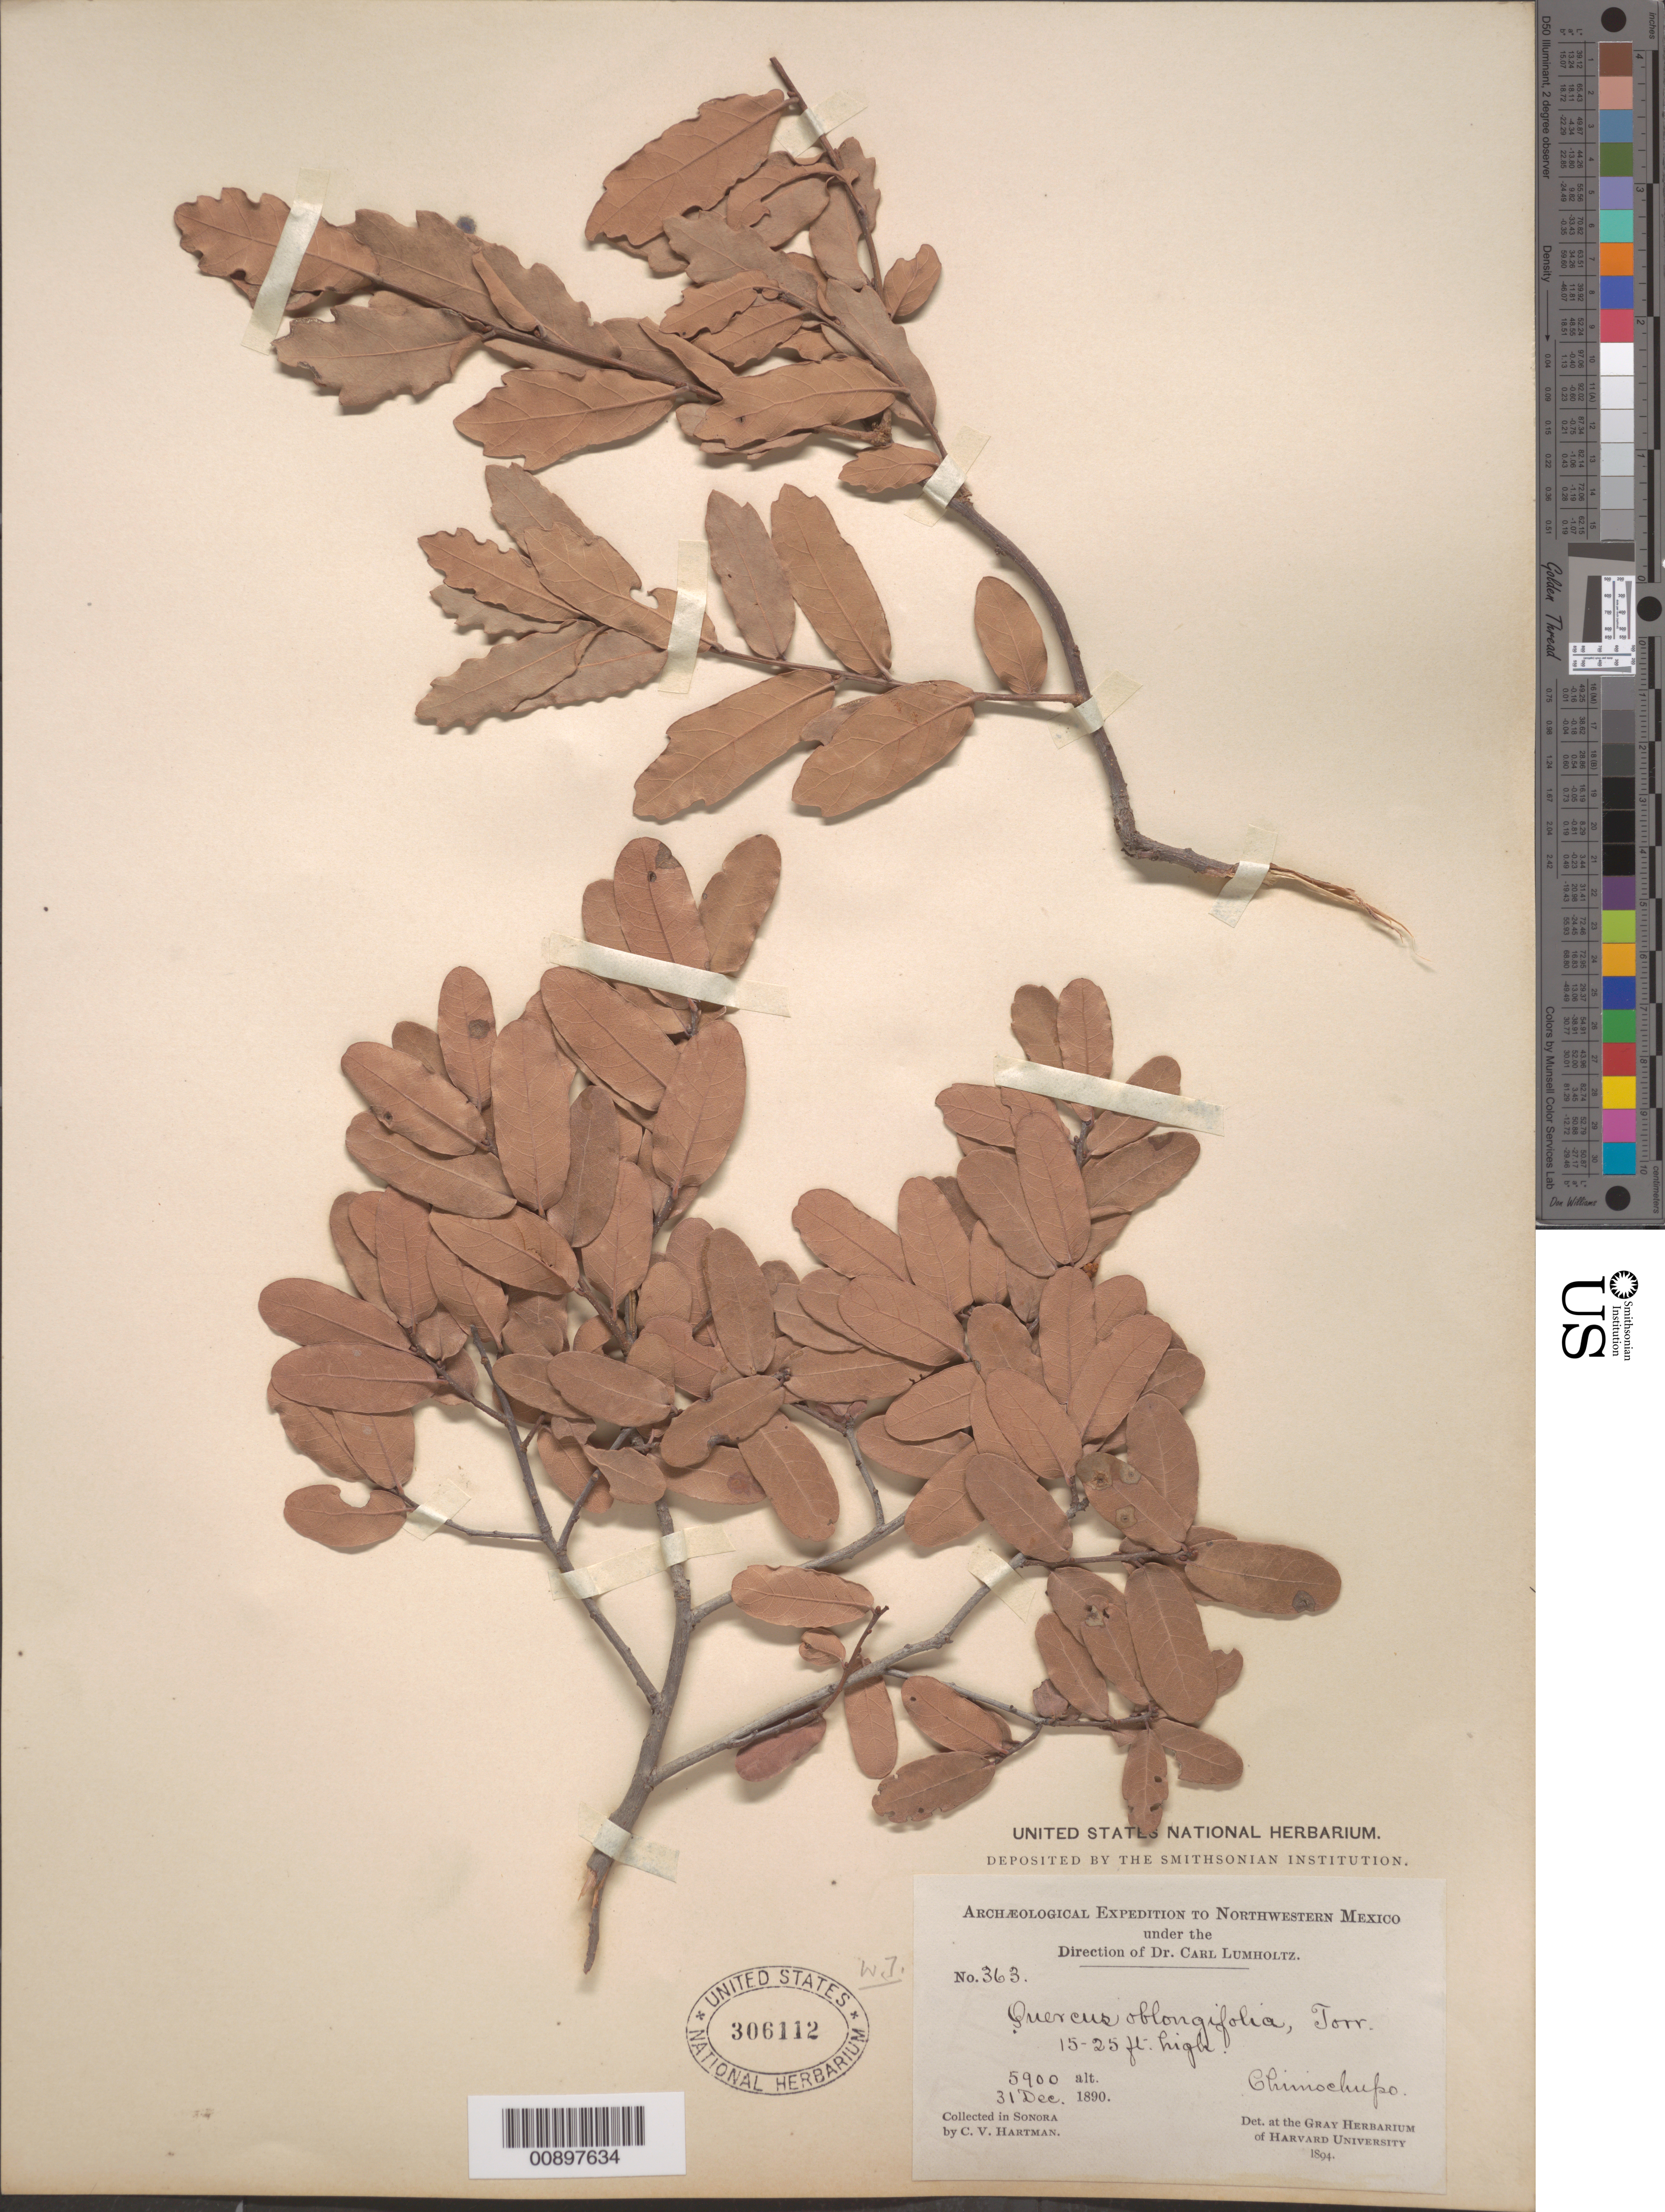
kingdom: Plantae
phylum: Tracheophyta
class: Magnoliopsida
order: Fagales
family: Fagaceae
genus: Quercus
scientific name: Quercus oblongifolia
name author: Torr.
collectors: C. V. Hartman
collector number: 363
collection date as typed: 31 Dec 1890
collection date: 1890-12-31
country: Mexico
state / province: Sonora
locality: Chiniochupo.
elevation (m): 1798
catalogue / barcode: US 306112